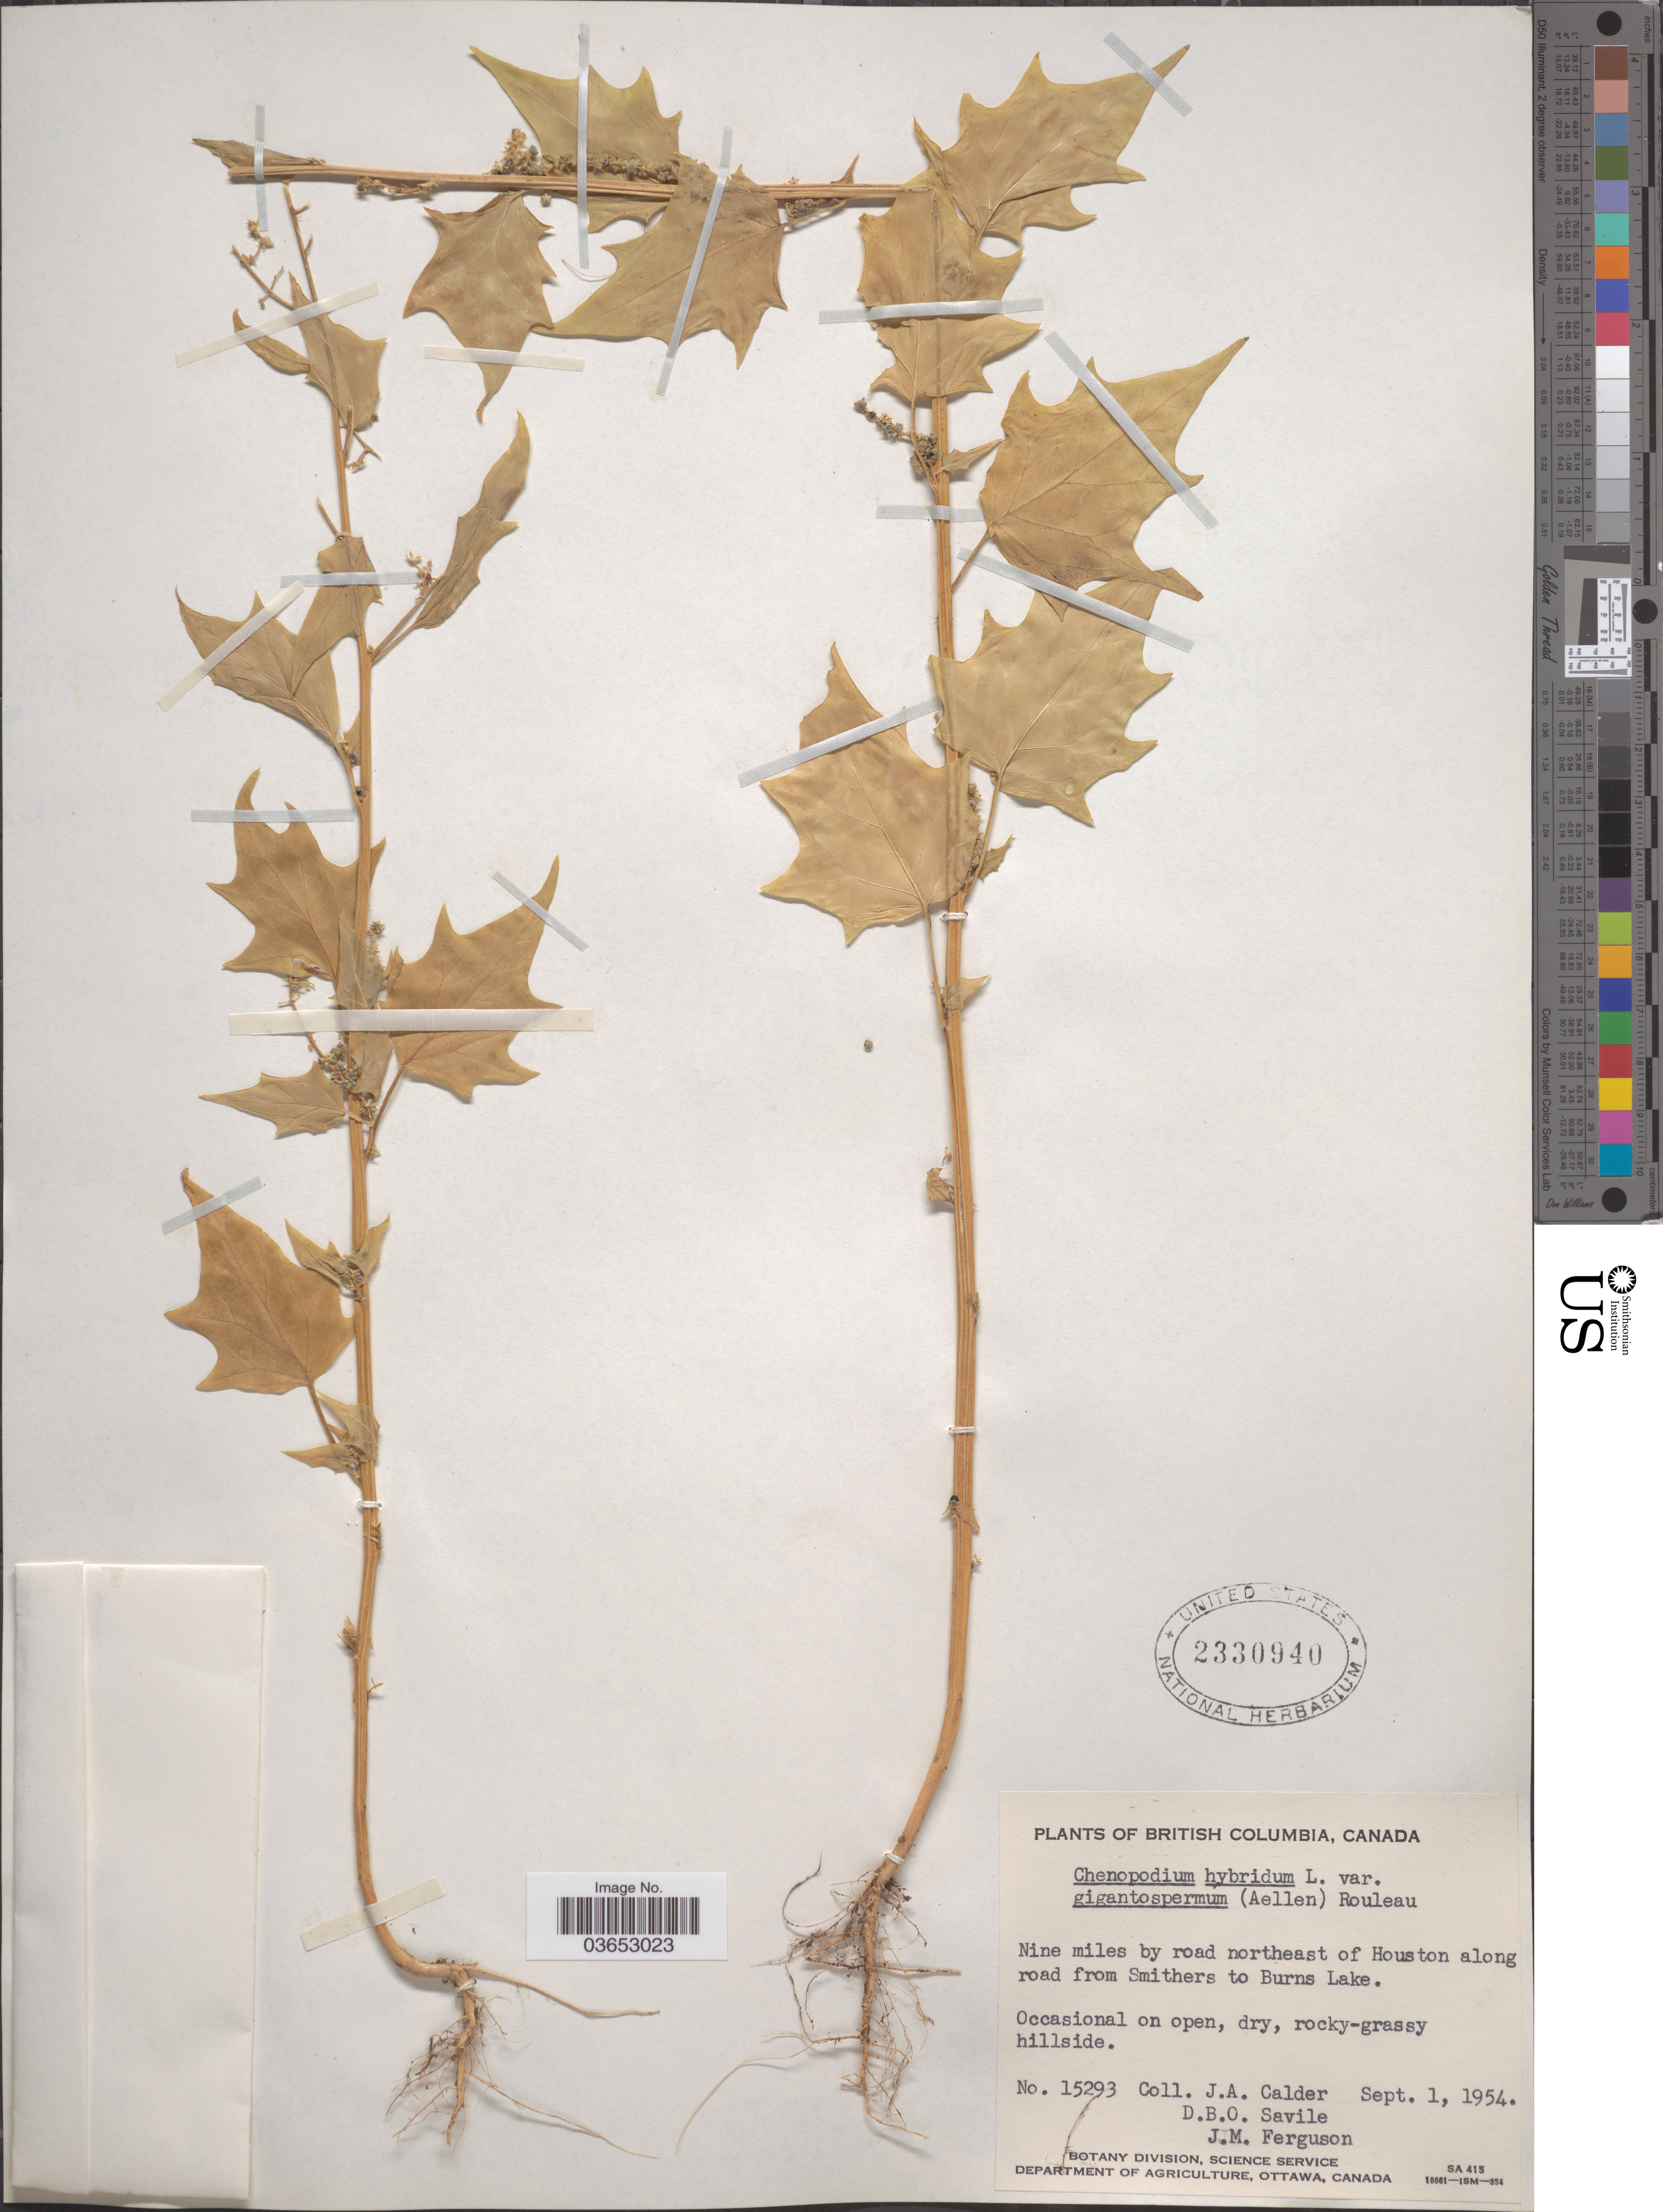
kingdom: Plantae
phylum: Tracheophyta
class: Magnoliopsida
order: Caryophyllales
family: Amaranthaceae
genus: Chenopodium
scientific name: Chenopodium gigantospermum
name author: Aellen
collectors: J. A. Calder, D. Savile & J. M. Ferguson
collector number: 15293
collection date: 1954-09-01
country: Canada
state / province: British Columbia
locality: Nine miles by road northeast of Houston along road from Smithers to Burns Lake.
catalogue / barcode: US 2330940